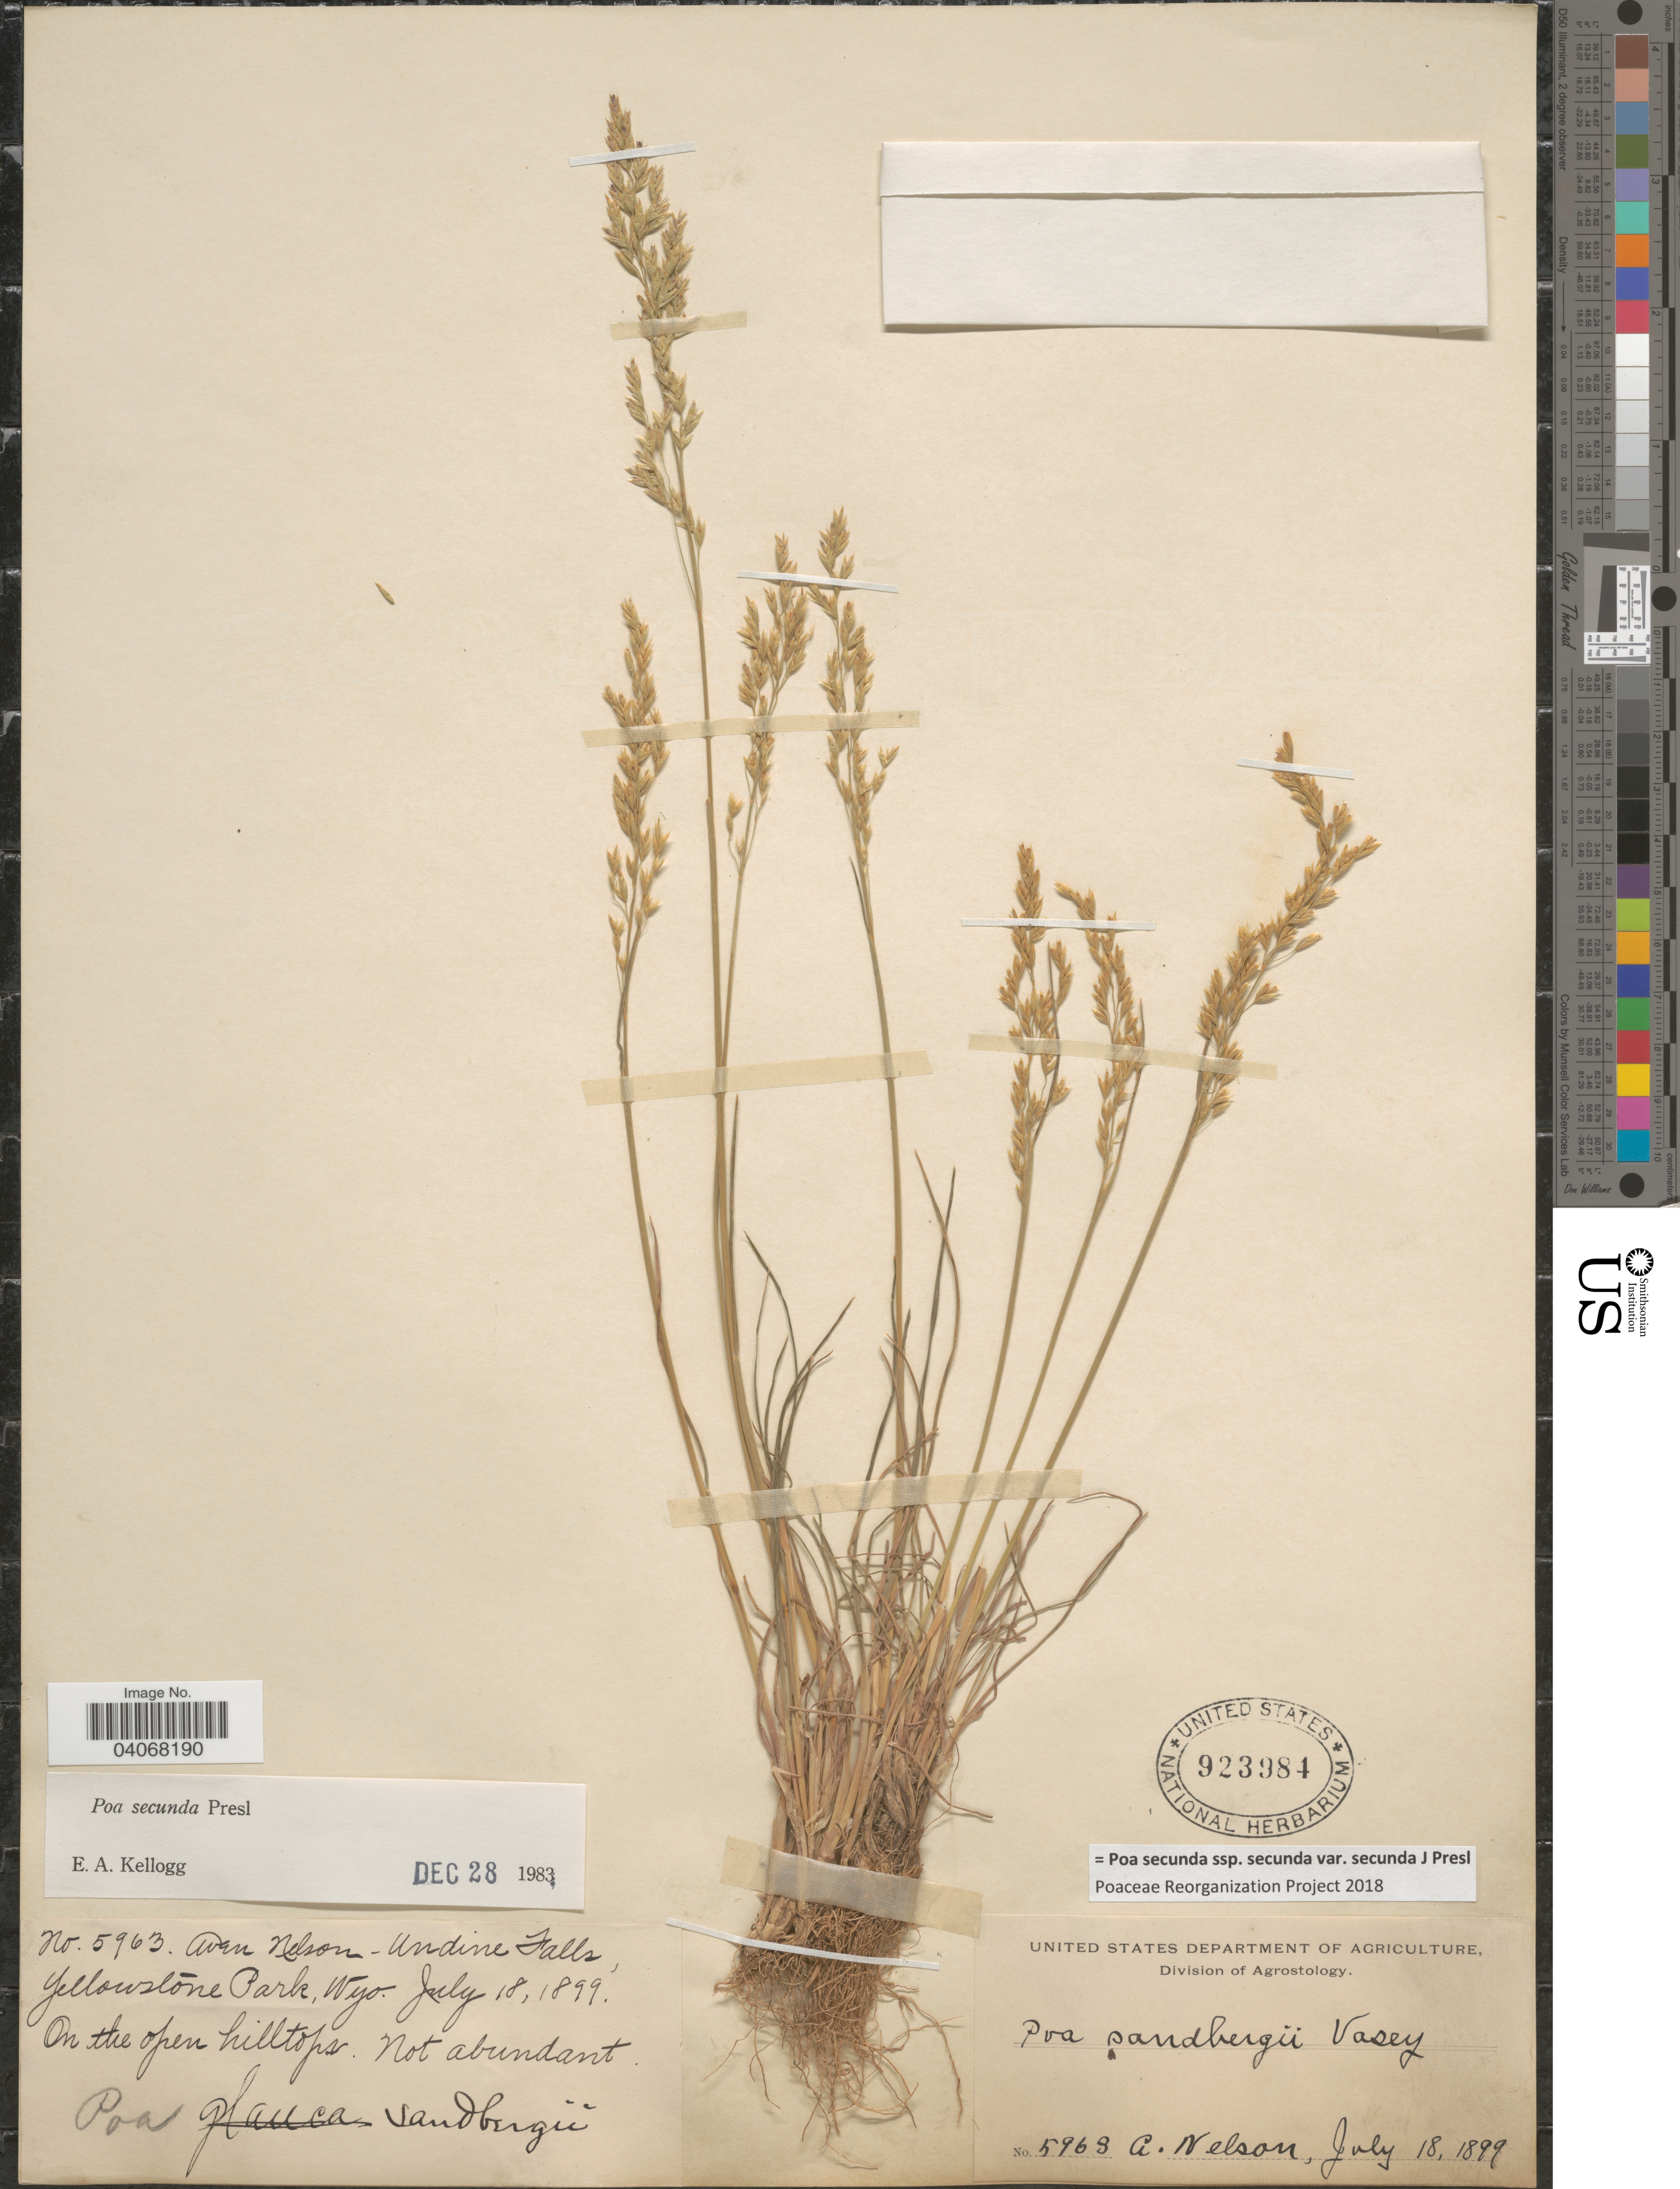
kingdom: Plantae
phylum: Tracheophyta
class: Liliopsida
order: Poales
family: Poaceae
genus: Poa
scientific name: Poa secunda subsp. secunda var. secunda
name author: J. Presl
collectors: A. Nelson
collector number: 5963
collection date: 1899-07-18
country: United States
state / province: Wyoming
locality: Undine Falls, Yellowstone Park. On the open hilltops.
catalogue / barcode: US 923984